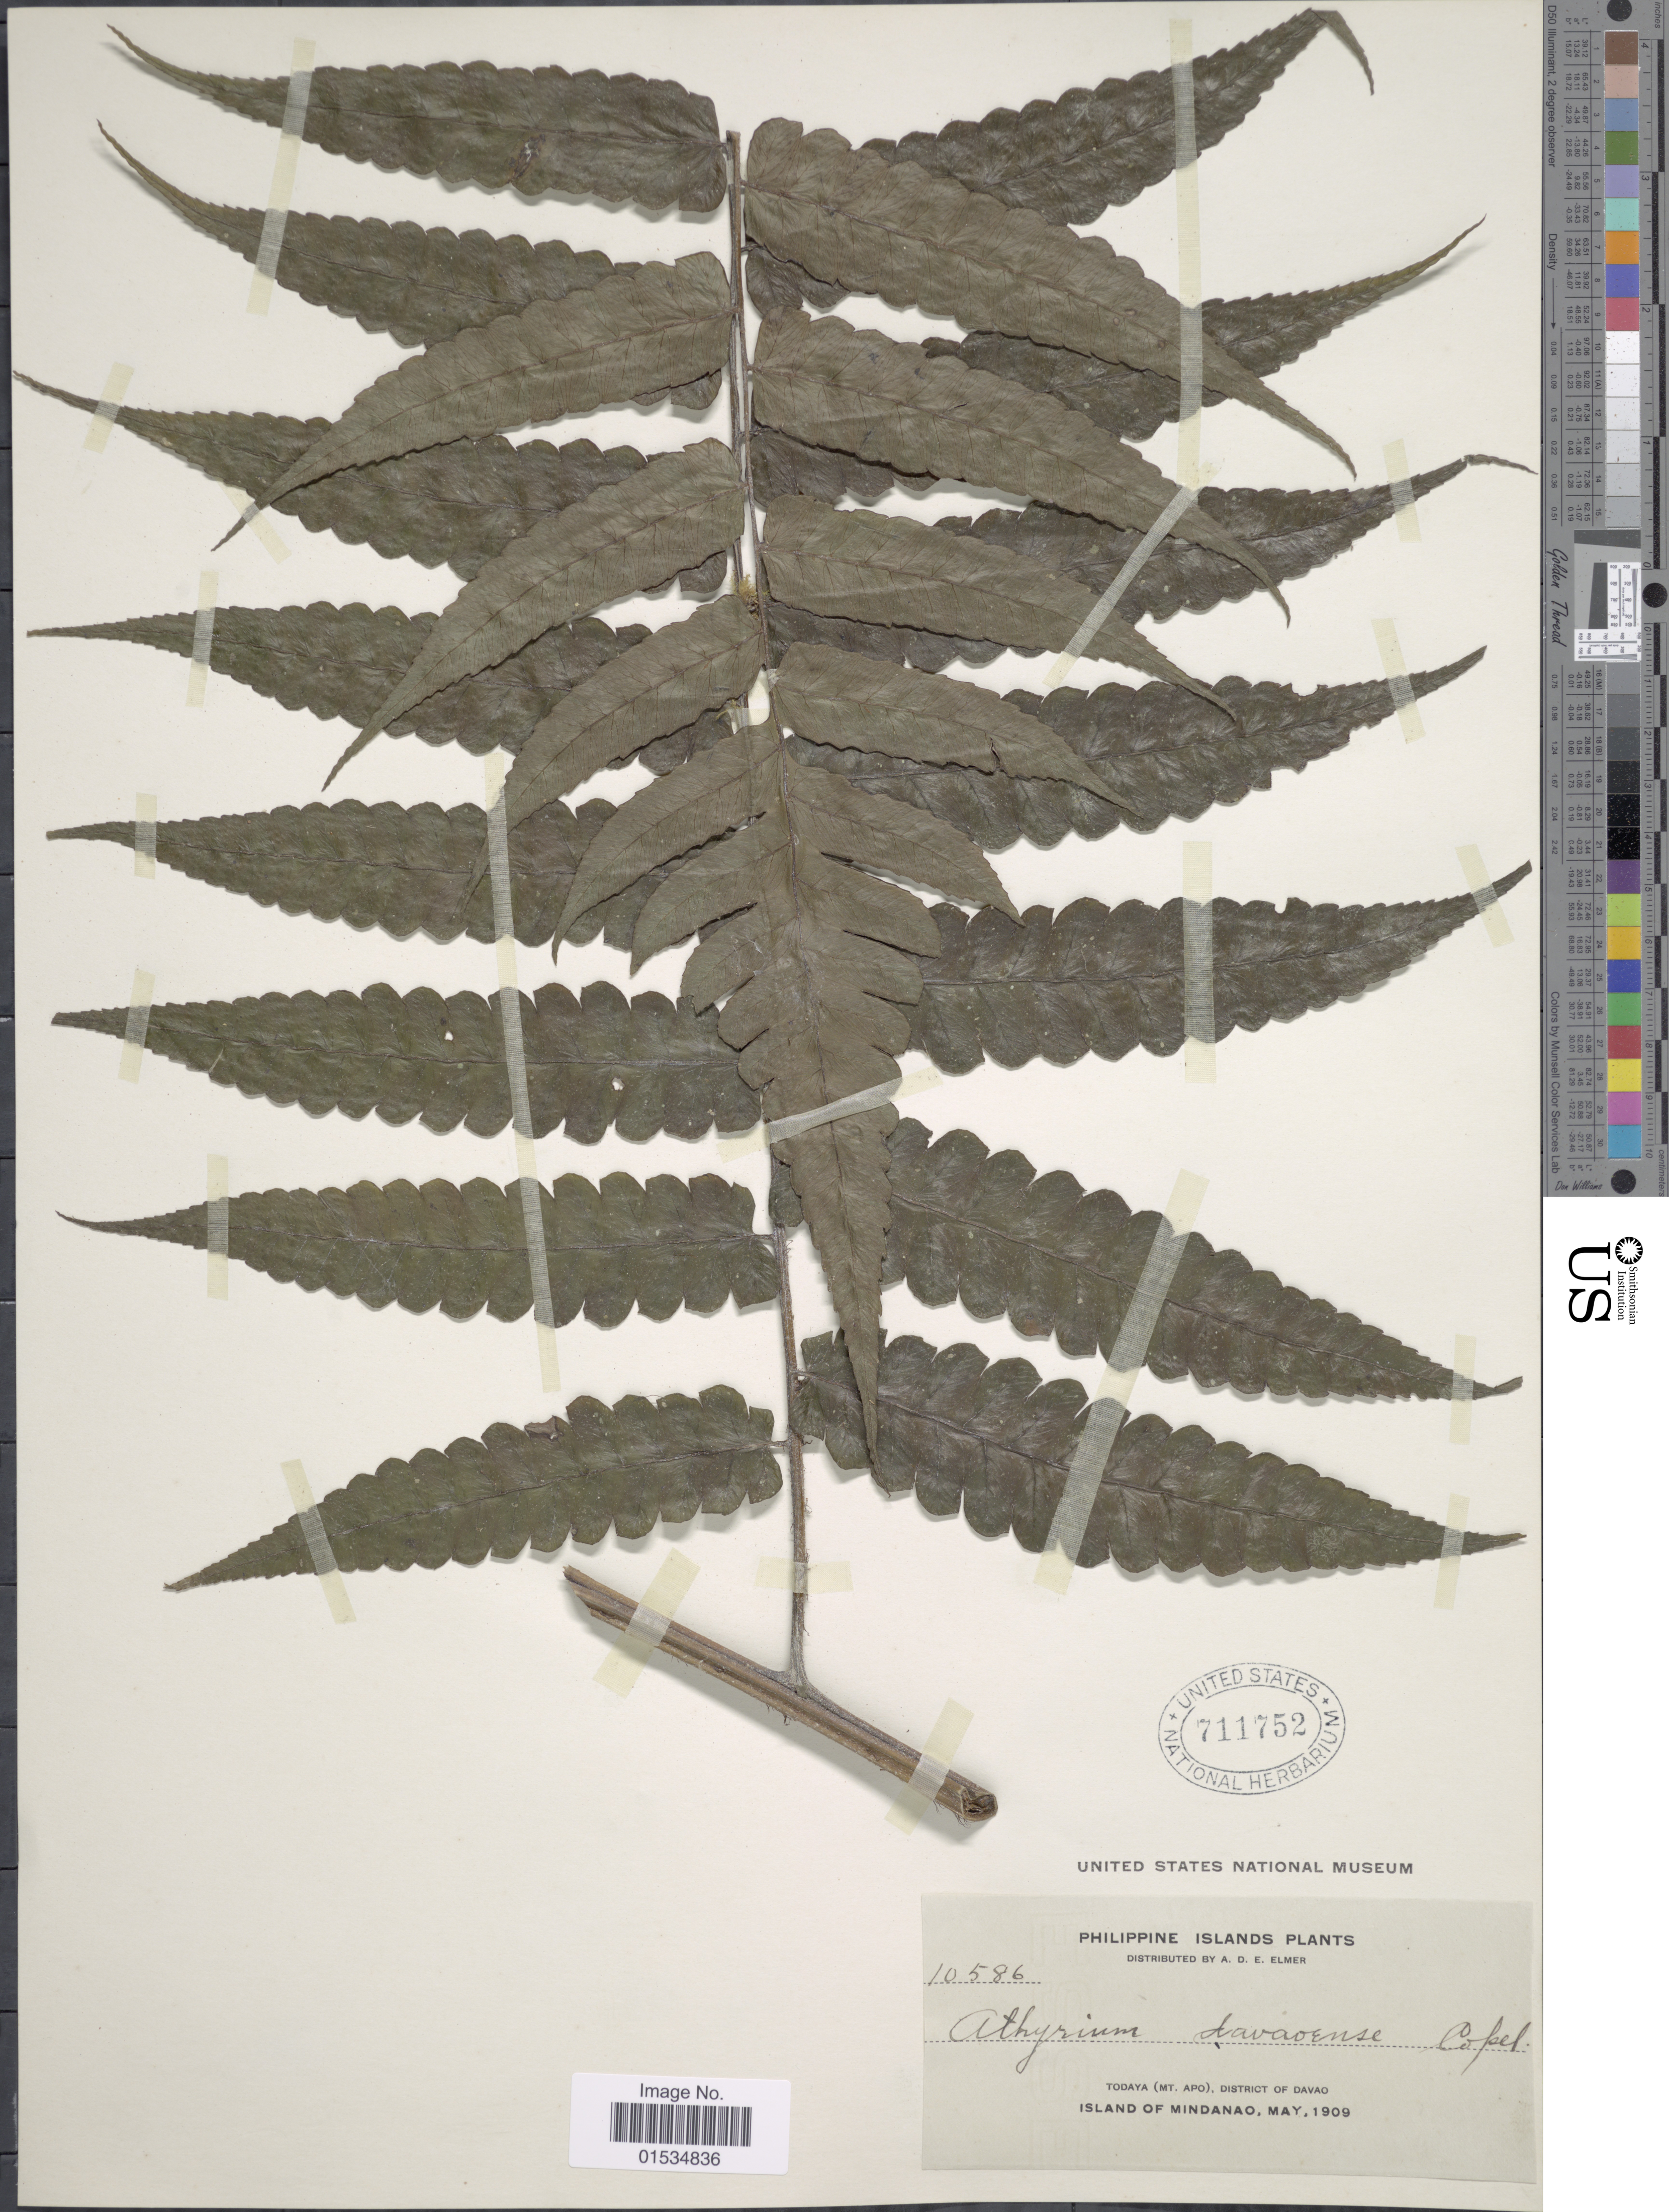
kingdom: Plantae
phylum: Tracheophyta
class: Polypodiopsida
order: Polypodiales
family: Athyriaceae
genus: Diplazium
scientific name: Diplazium davaoense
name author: Copel.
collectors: A. D. E. Elmer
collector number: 10586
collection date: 1909-05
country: Philippines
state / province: Davao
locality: Todaya (Mt. Apo), District of Davao, Island of Mindanao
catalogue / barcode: US 711752